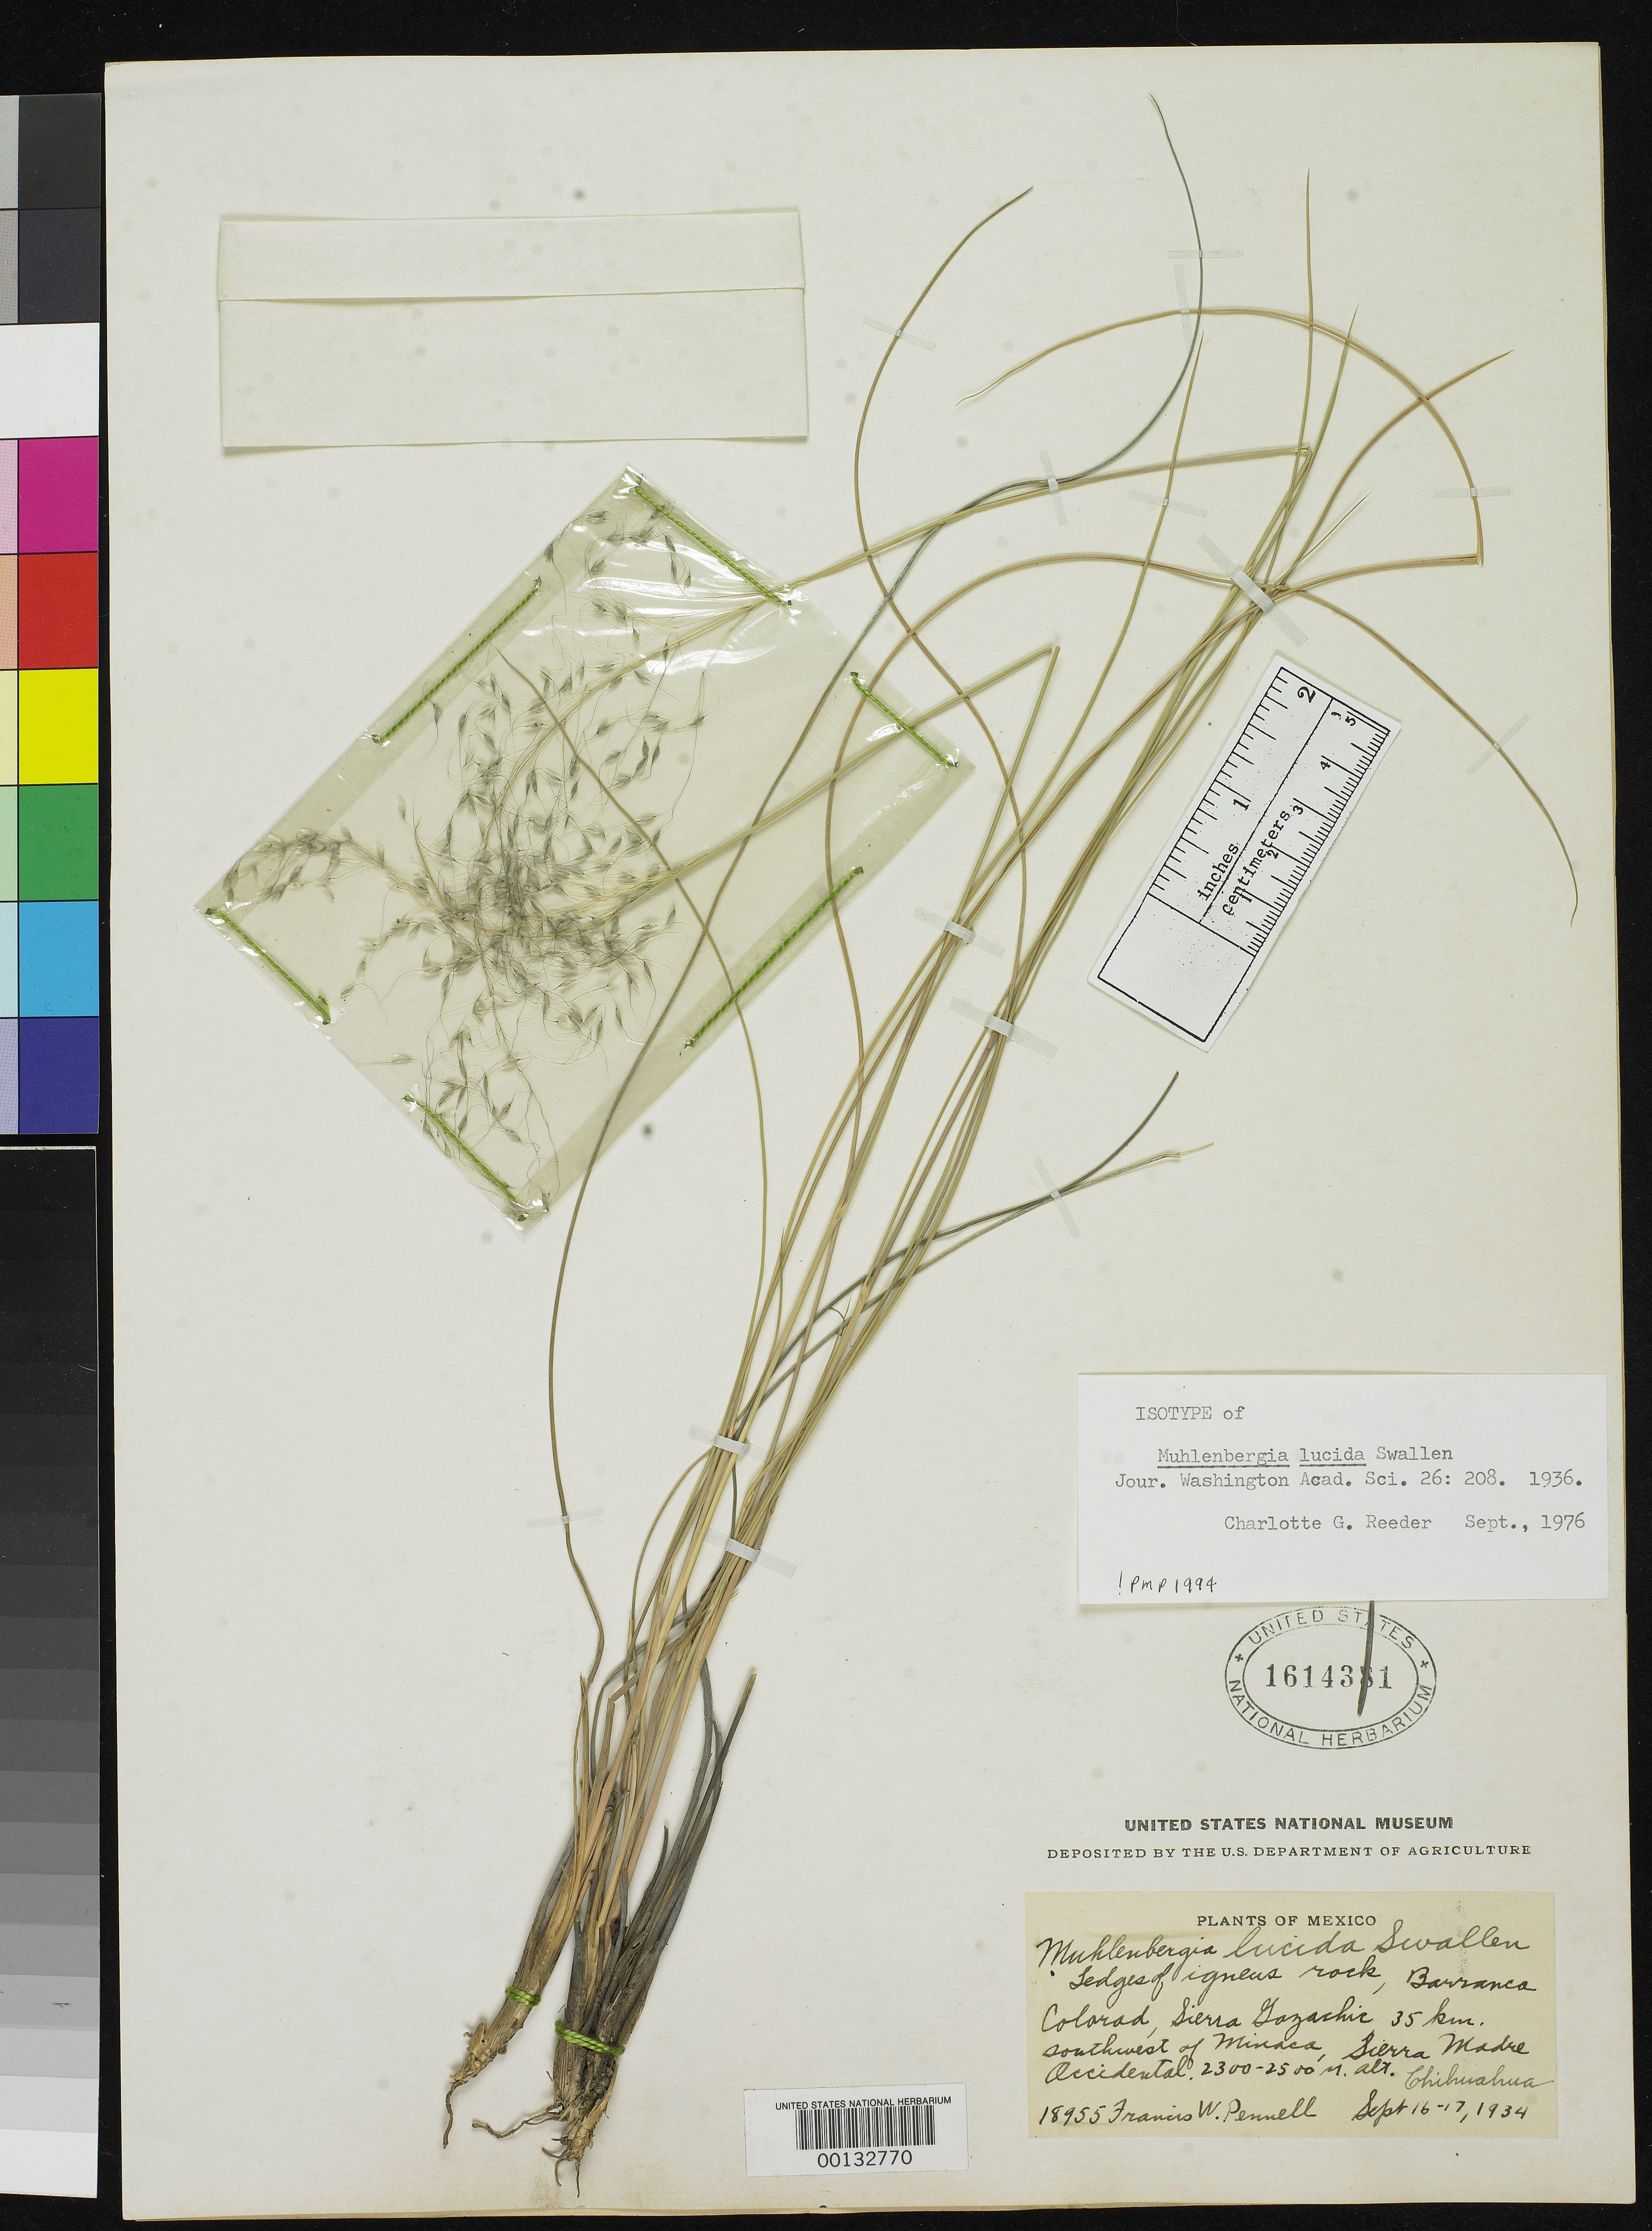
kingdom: Plantae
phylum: Tracheophyta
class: Liliopsida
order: Poales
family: Poaceae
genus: Muhlenbergia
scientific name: Muhlenbergia lucida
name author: Swallen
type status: Isotype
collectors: F. W. Pennell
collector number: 18955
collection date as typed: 16 Sep 1934 to 17 Sep 1934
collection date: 1934-09-16/1934-09-17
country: Mexico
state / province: Chihuahua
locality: "Barranca Colorad," Sierra Gazachic, 35 km SW of Minaca.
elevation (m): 2300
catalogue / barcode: US 1614381